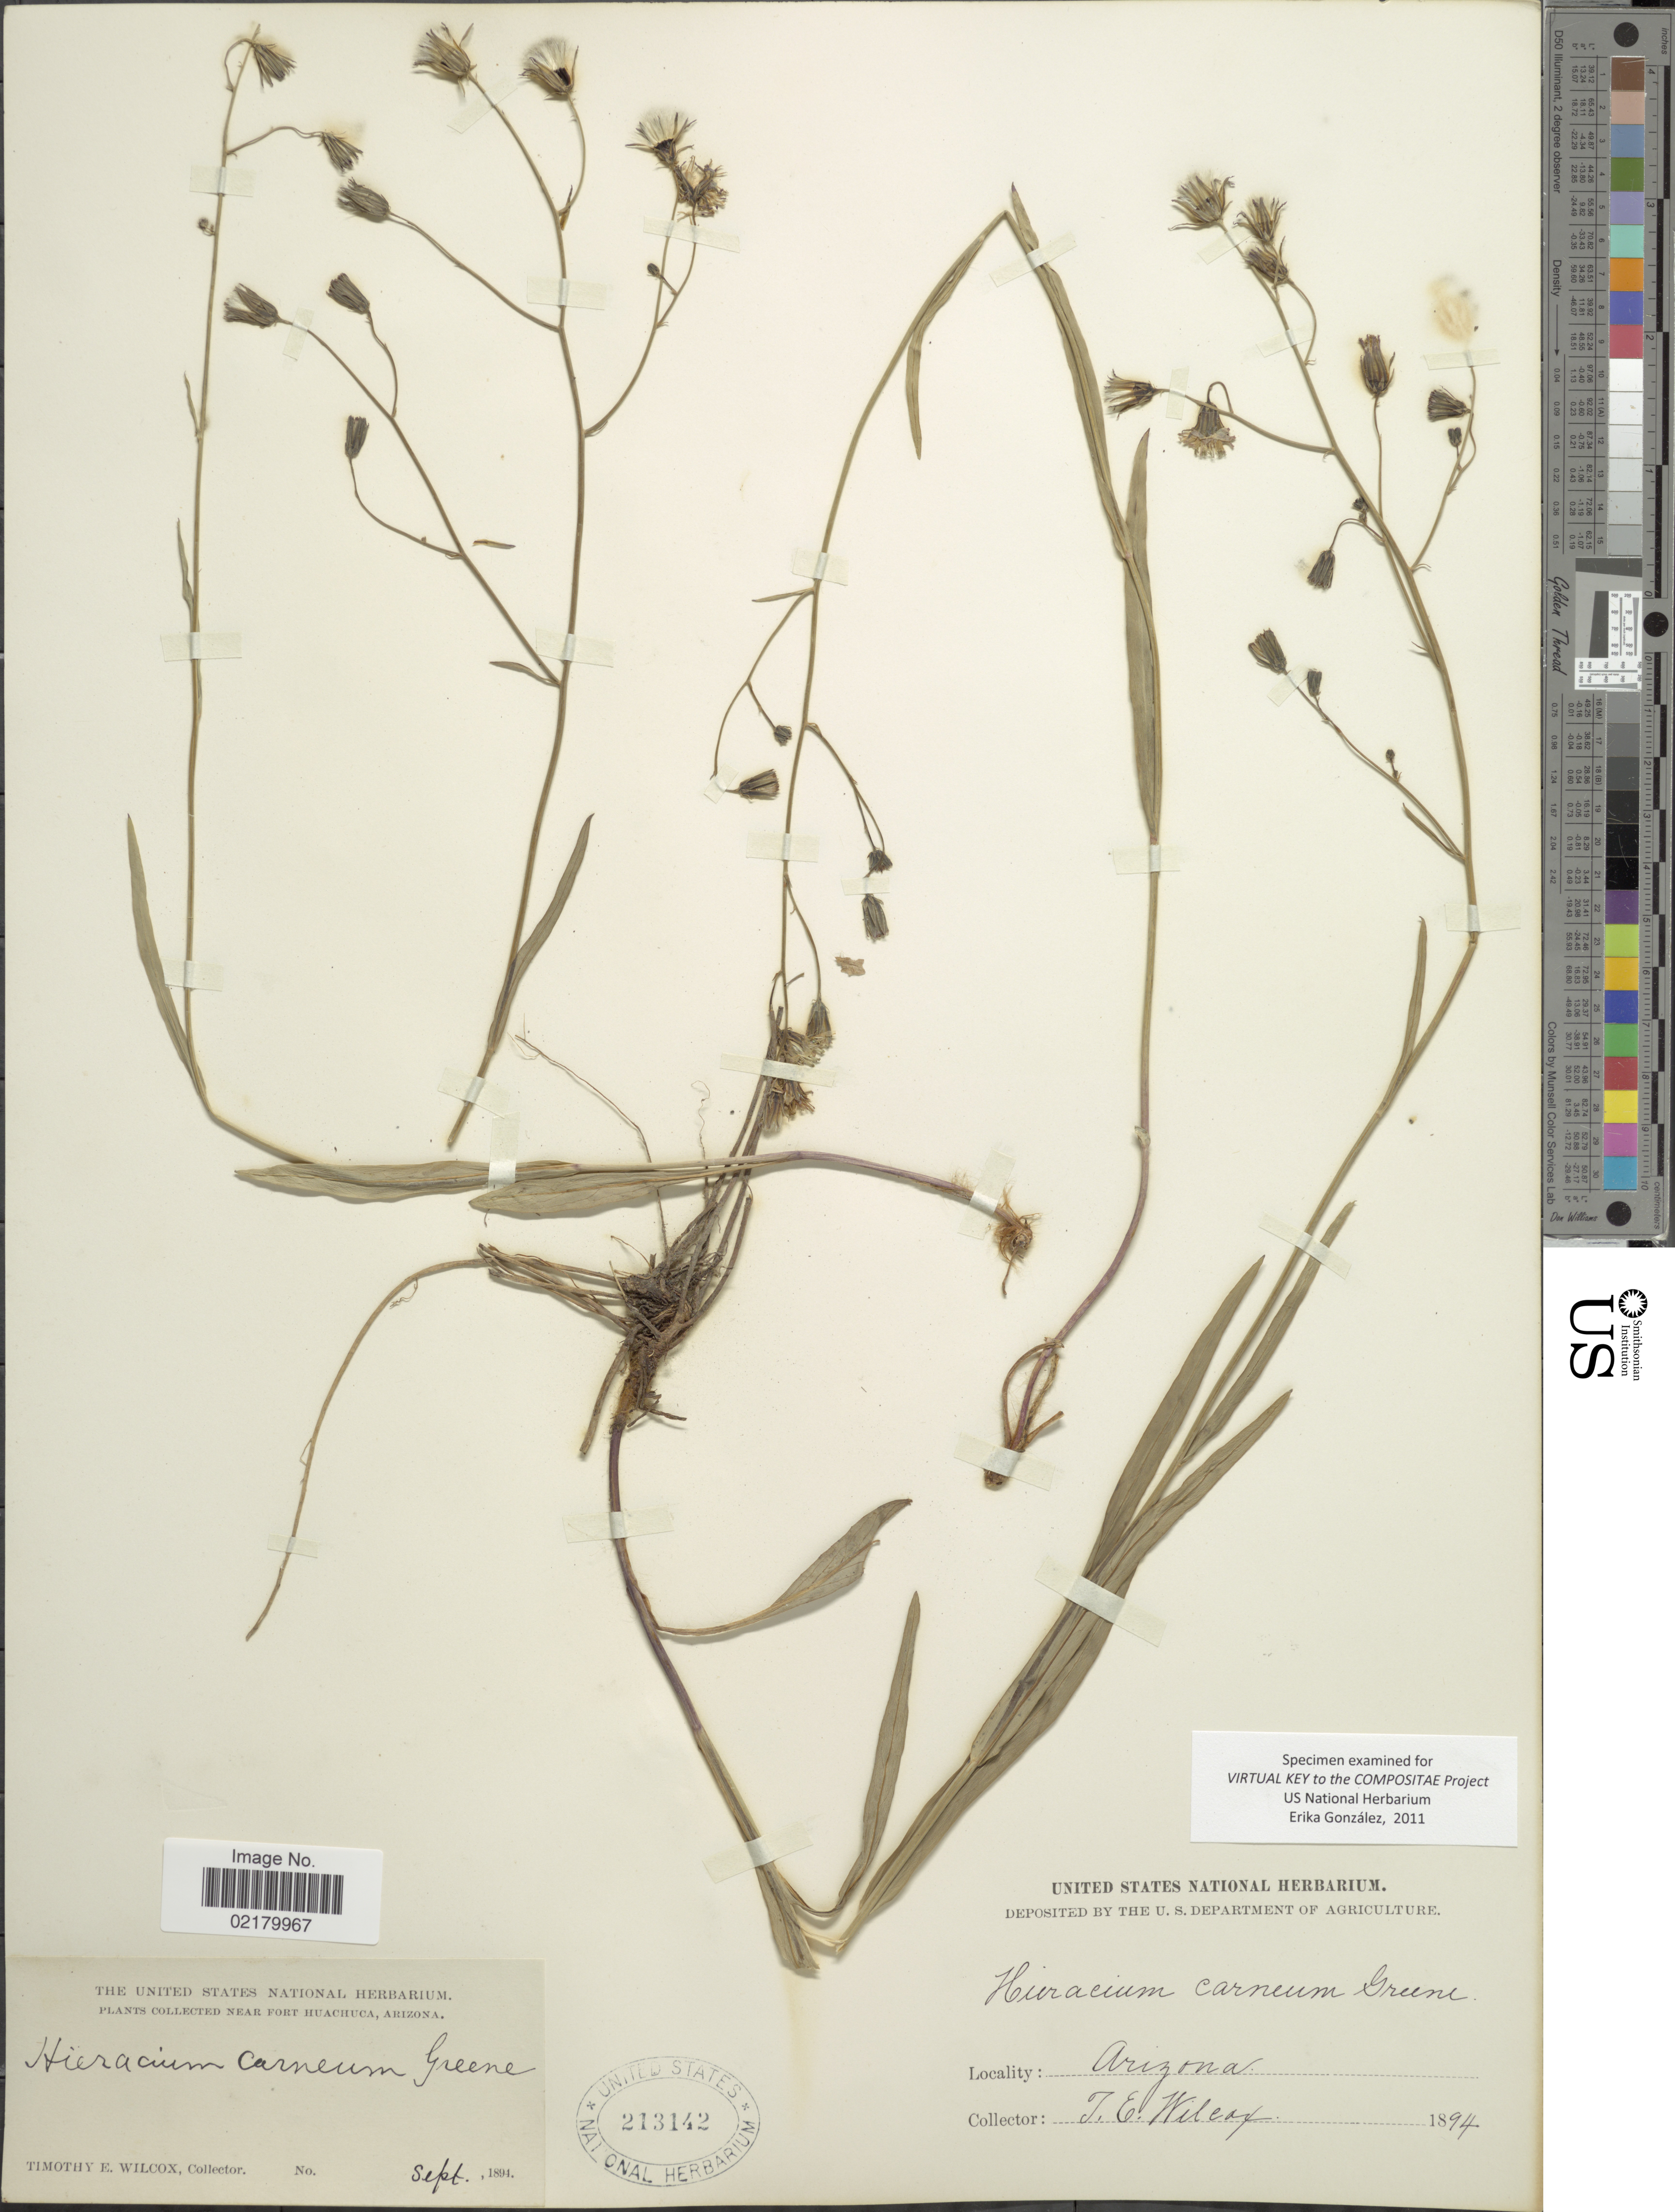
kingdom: Plantae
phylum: Tracheophyta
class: Magnoliopsida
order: Asterales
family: Asteraceae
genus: Hieracium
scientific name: Hieracium carneum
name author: Greene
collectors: T. E. Wilcox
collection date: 1894-09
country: United States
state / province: Arizona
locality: Near Fort Huachuca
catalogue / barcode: US 213142